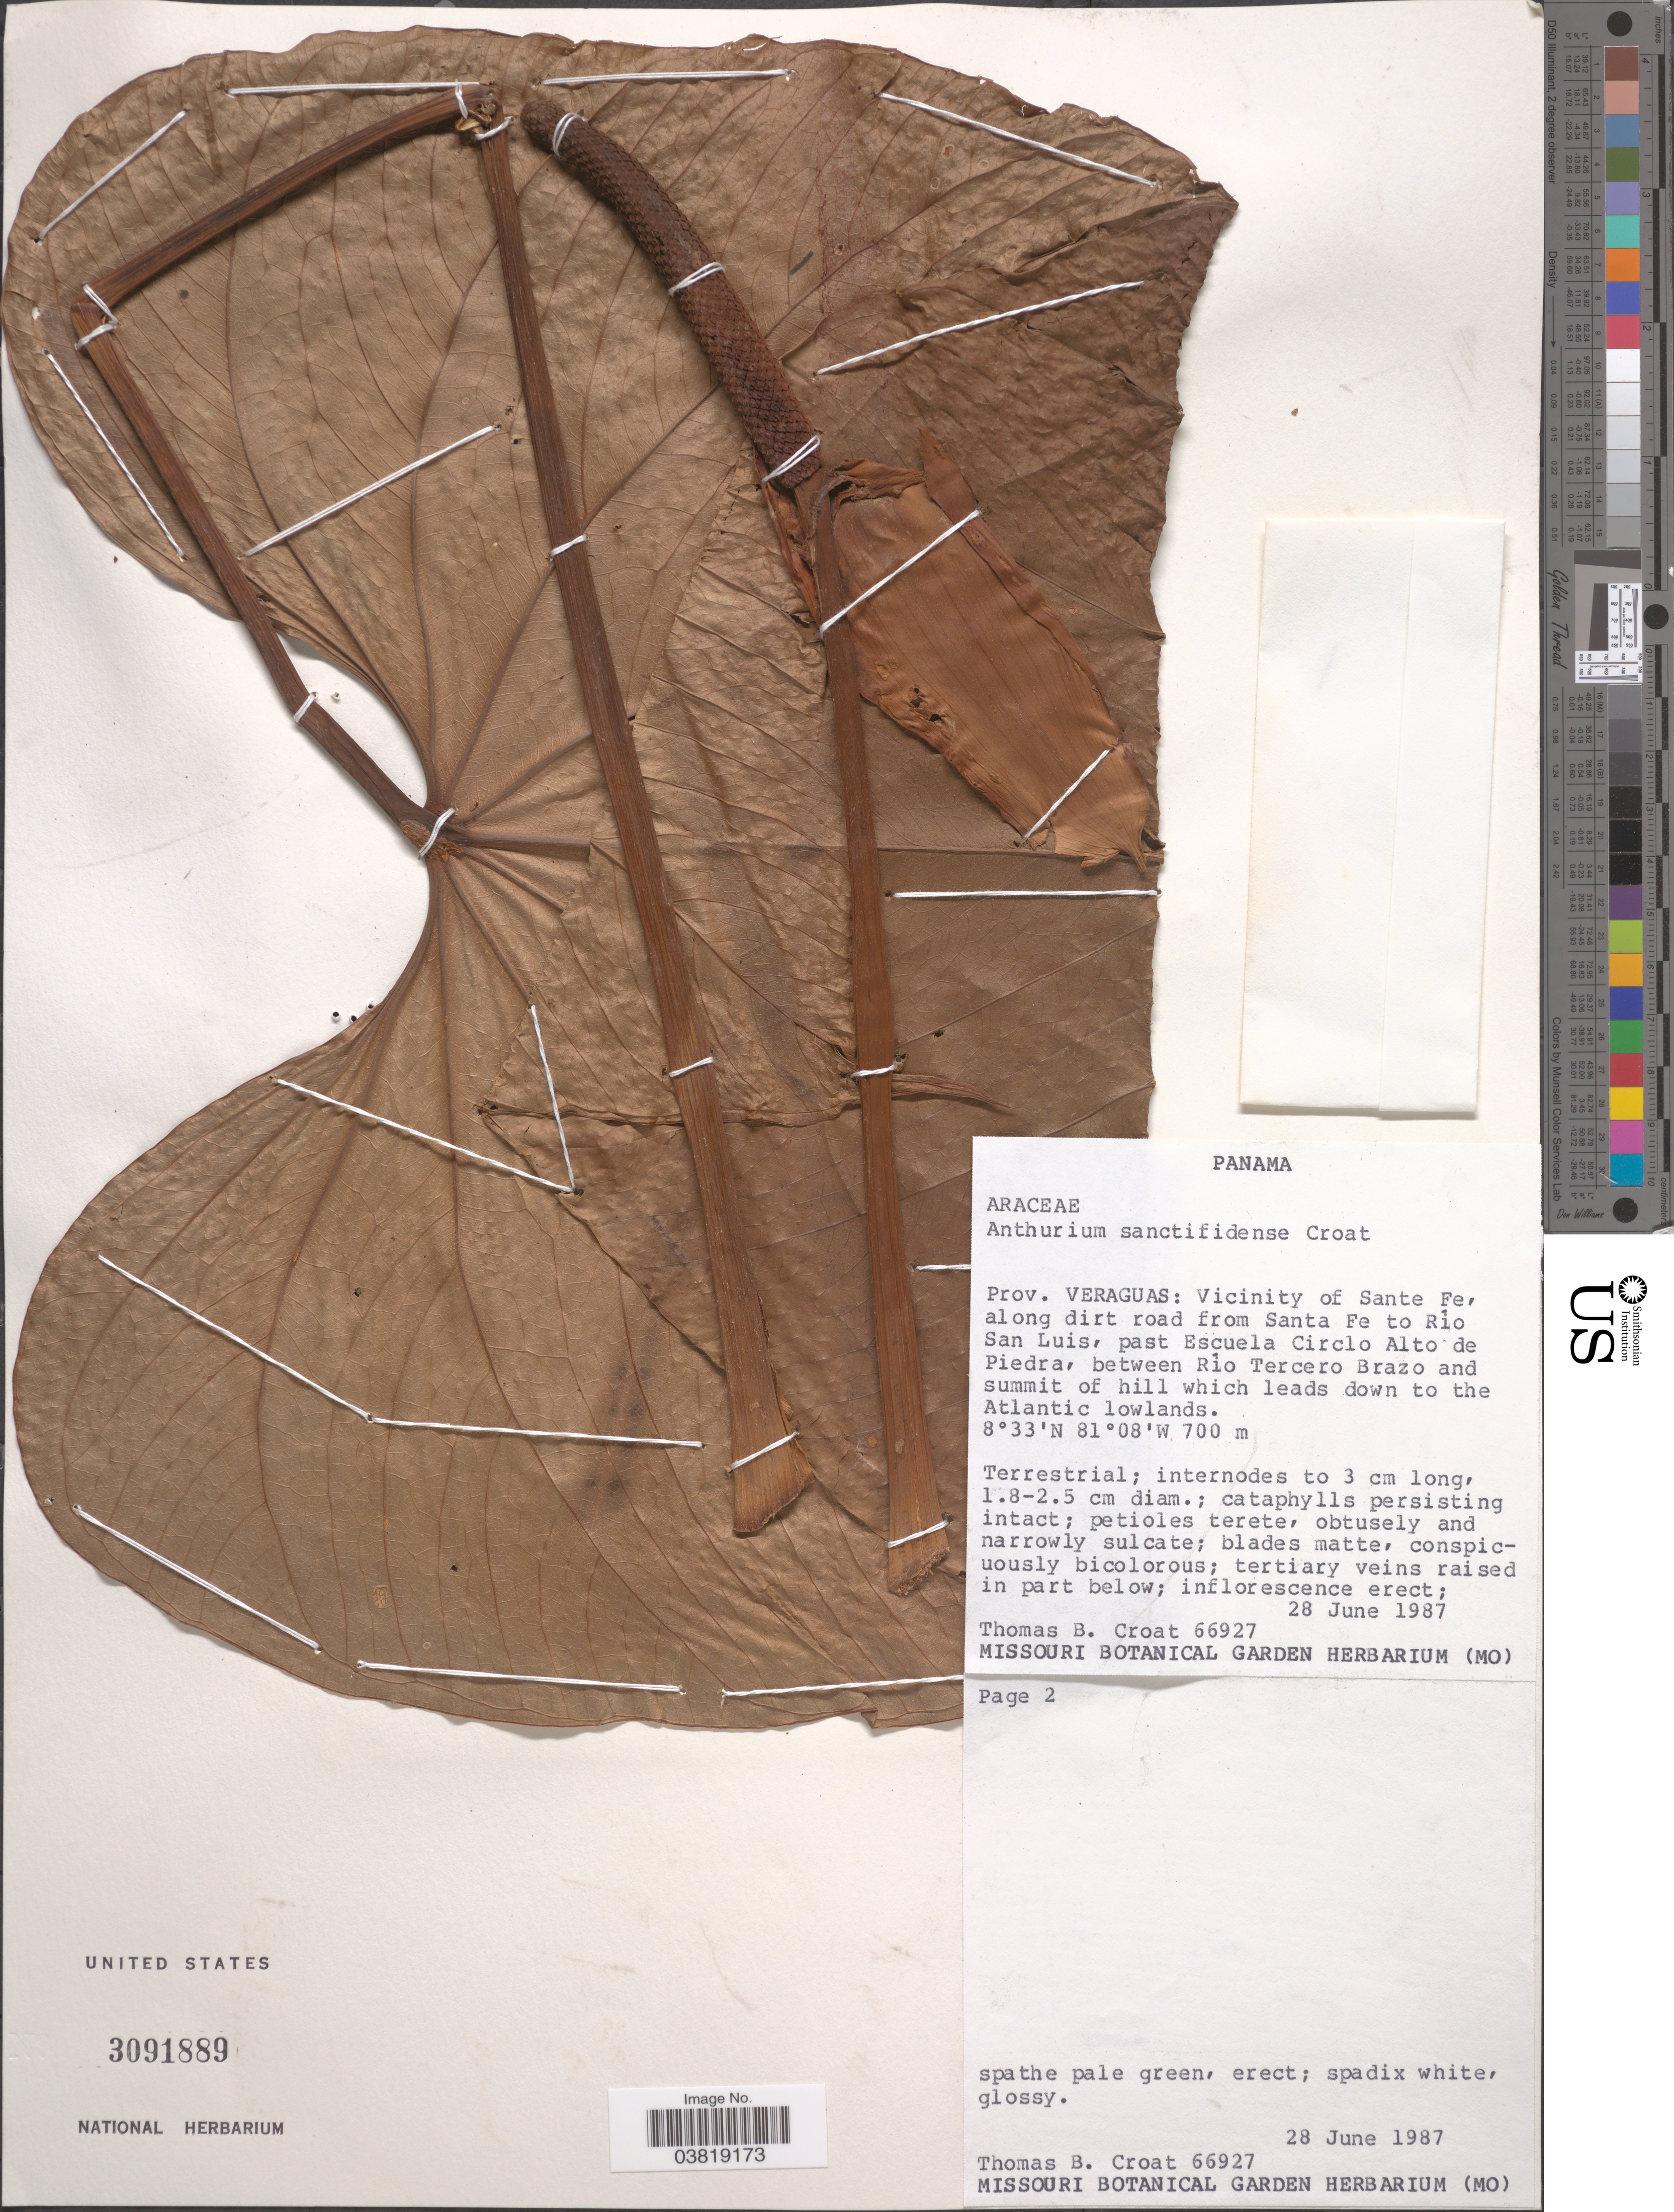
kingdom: Plantae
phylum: Tracheophyta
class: Liliopsida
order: Alismatales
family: Araceae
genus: Anthurium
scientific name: Anthurium sanctifidense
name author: Croat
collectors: T. B. Croat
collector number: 66927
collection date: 1987-06-28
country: Panama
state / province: Veraguas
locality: Vicinity of Santa Fe, along dirt road from Santa Fe to Río San Luis, past Escuela Circlo Alto de Piedra, between Río Tercero Brazo and summit of hill which leads down to the Atlantic lowlands.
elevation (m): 700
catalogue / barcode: US 3091889